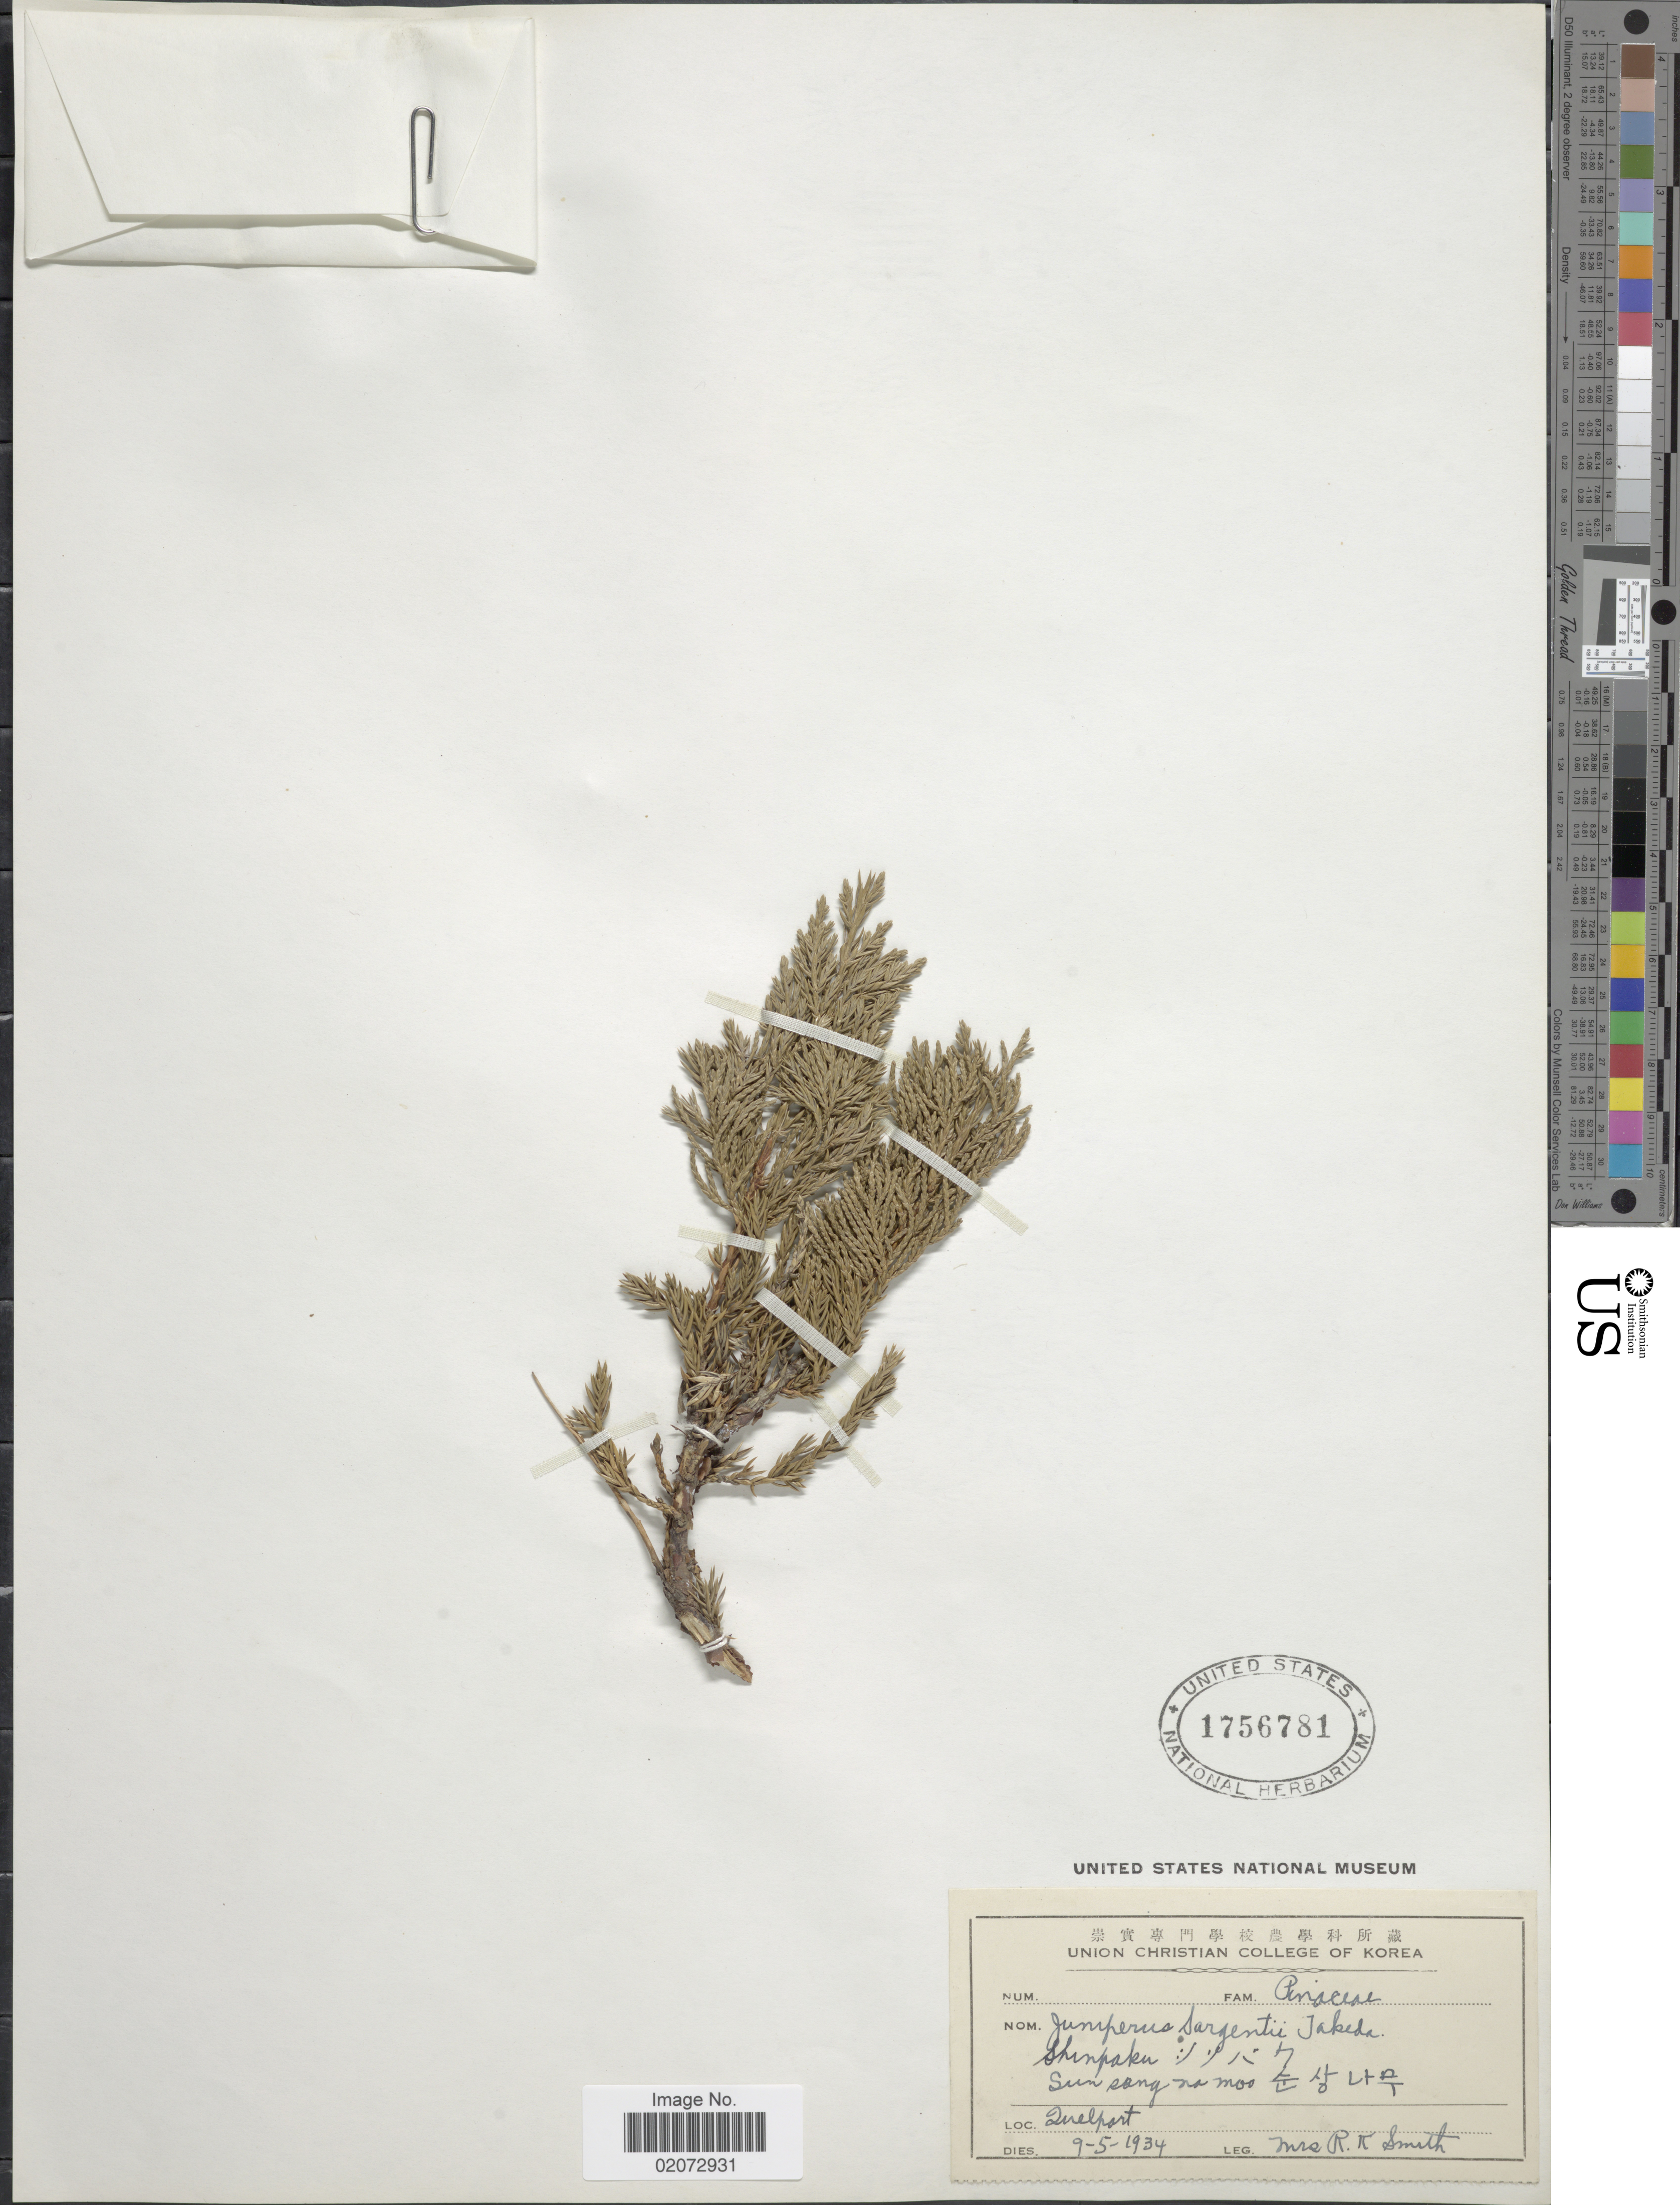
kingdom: Plantae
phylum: Tracheophyta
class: Pinopsida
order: Pinales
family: Cupressaceae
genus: Juniperus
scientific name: Juniperus sargentii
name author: (A. Henry) Takeda ex Nakai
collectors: Mrs. R. K. Smith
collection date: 1934-05-09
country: South Korea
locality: Quelpart.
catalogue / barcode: US 1756781